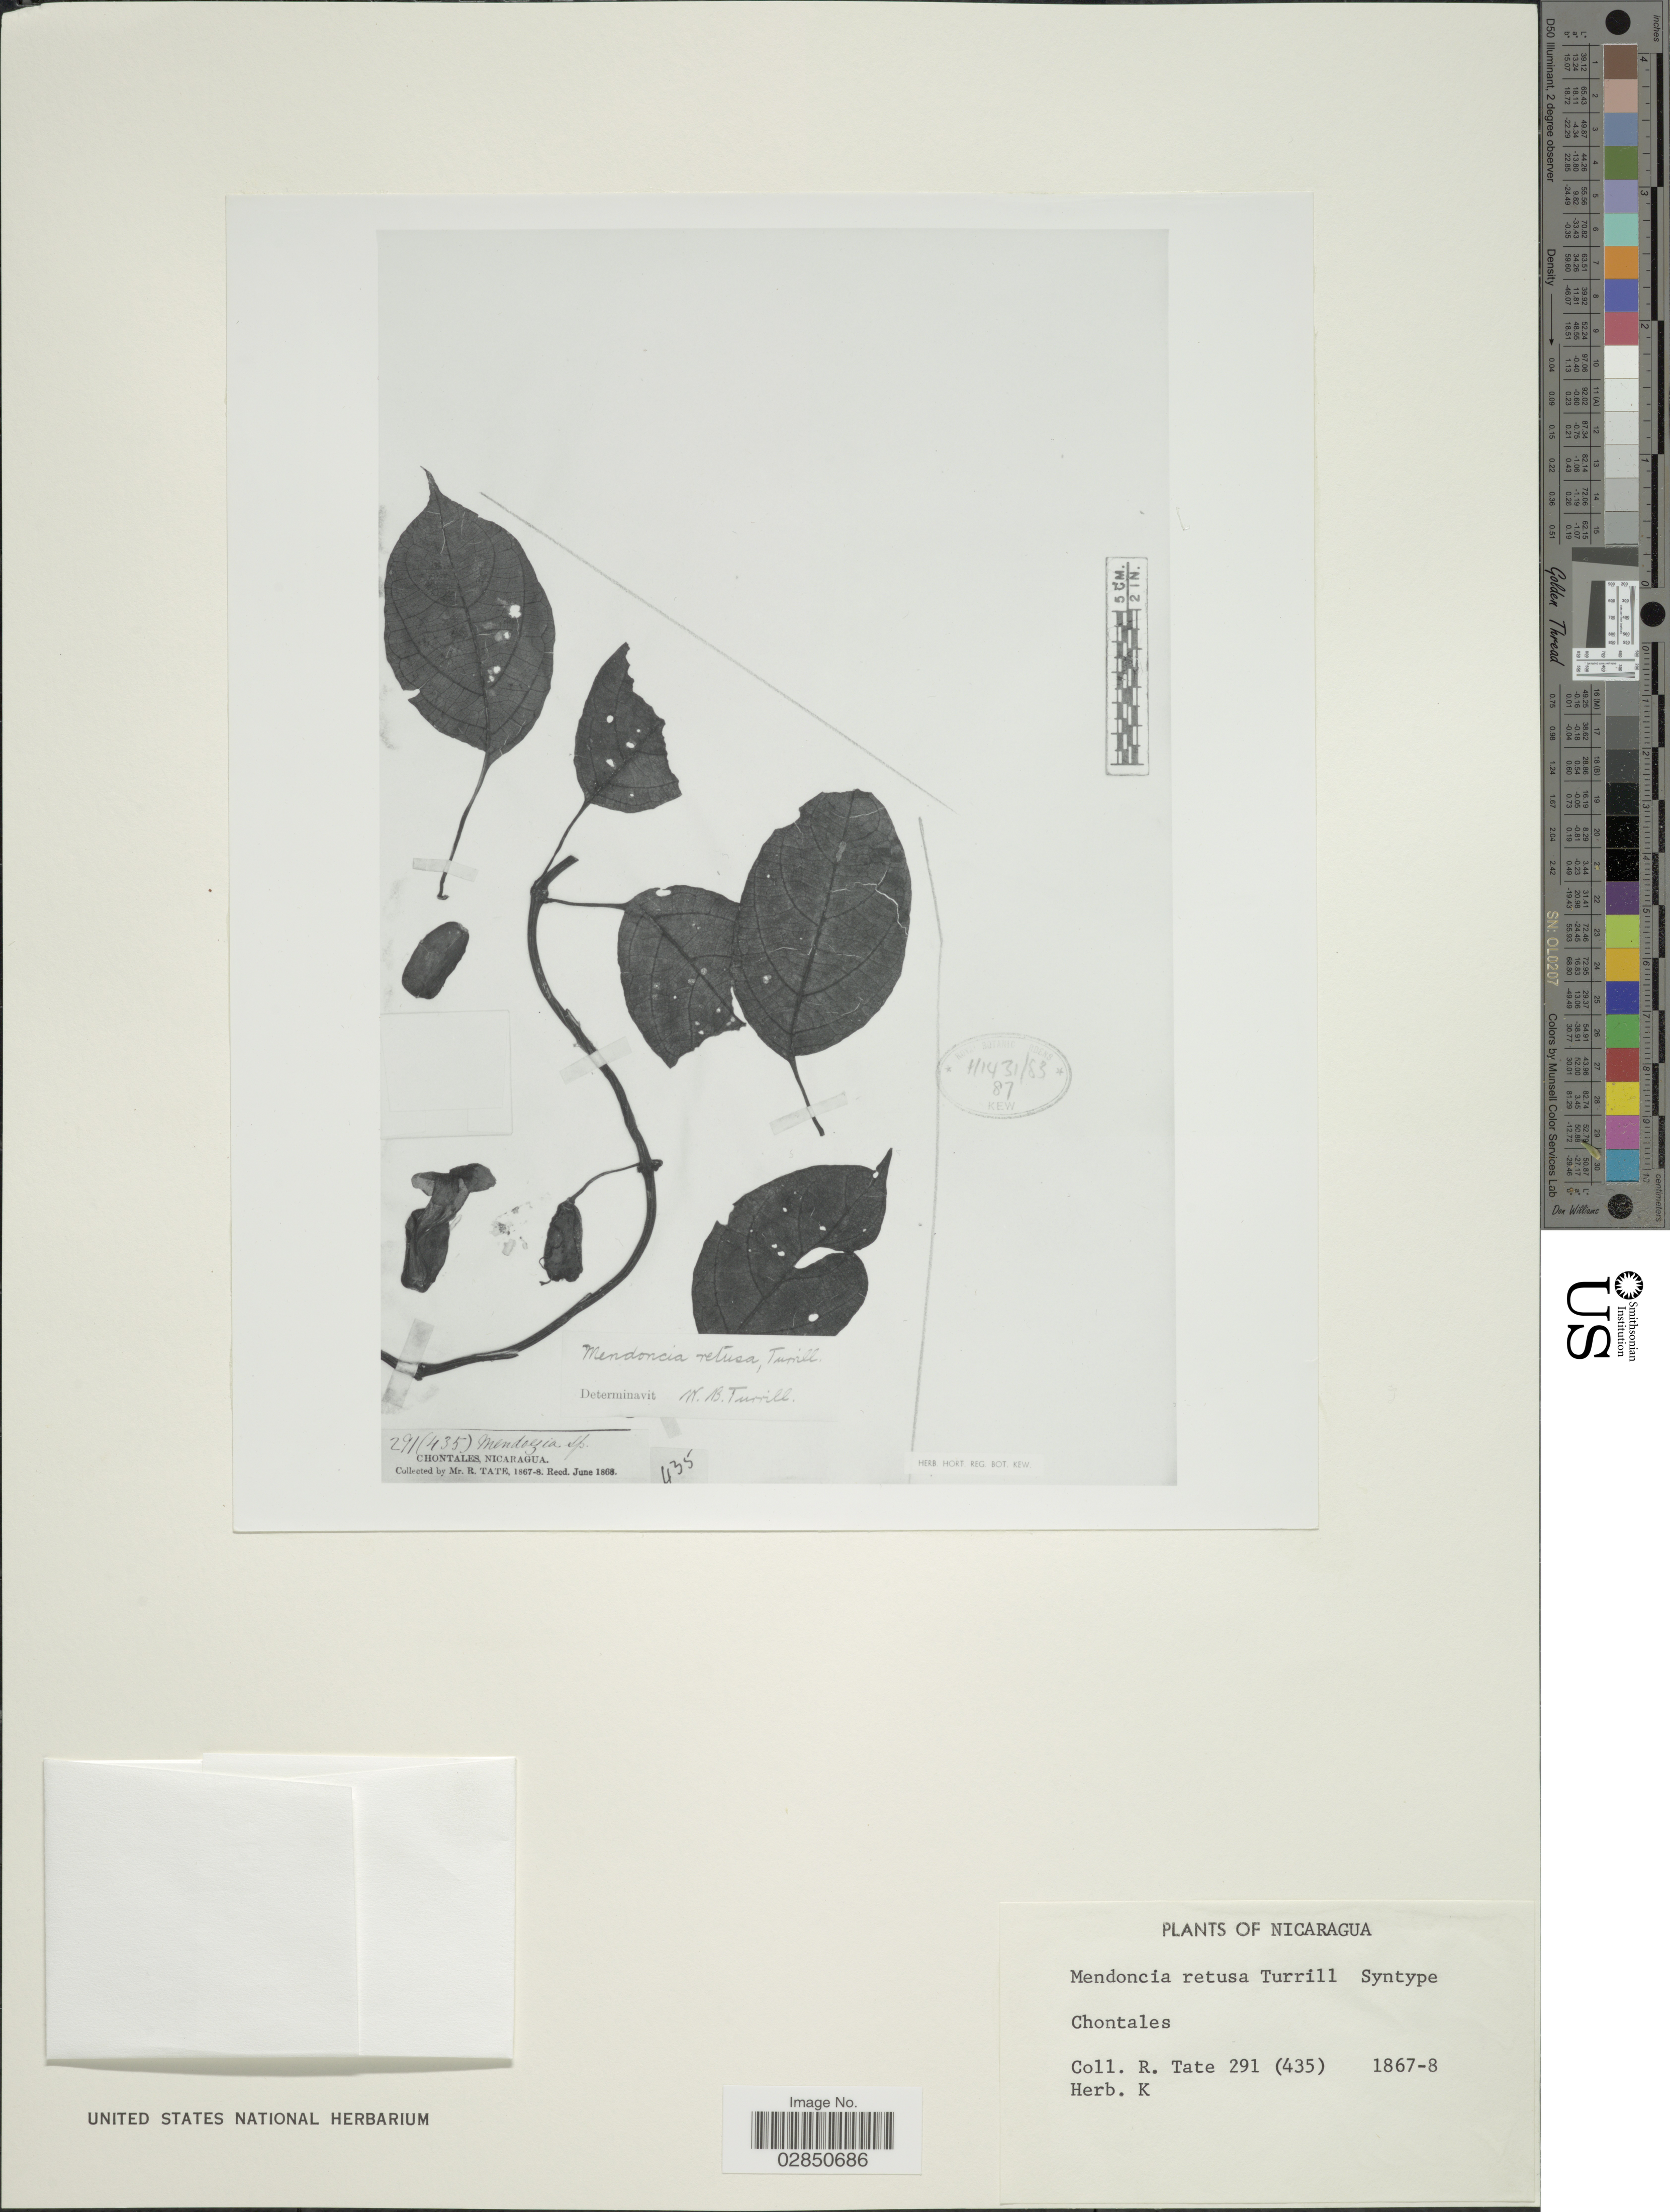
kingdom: Plantae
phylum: Tracheophyta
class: Magnoliopsida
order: Lamiales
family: Acanthaceae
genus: Mendoncia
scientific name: Mendoncia retusa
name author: Turrill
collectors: R. Tate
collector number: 291 (435)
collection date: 1867/1868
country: Nicaragua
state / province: Chontales